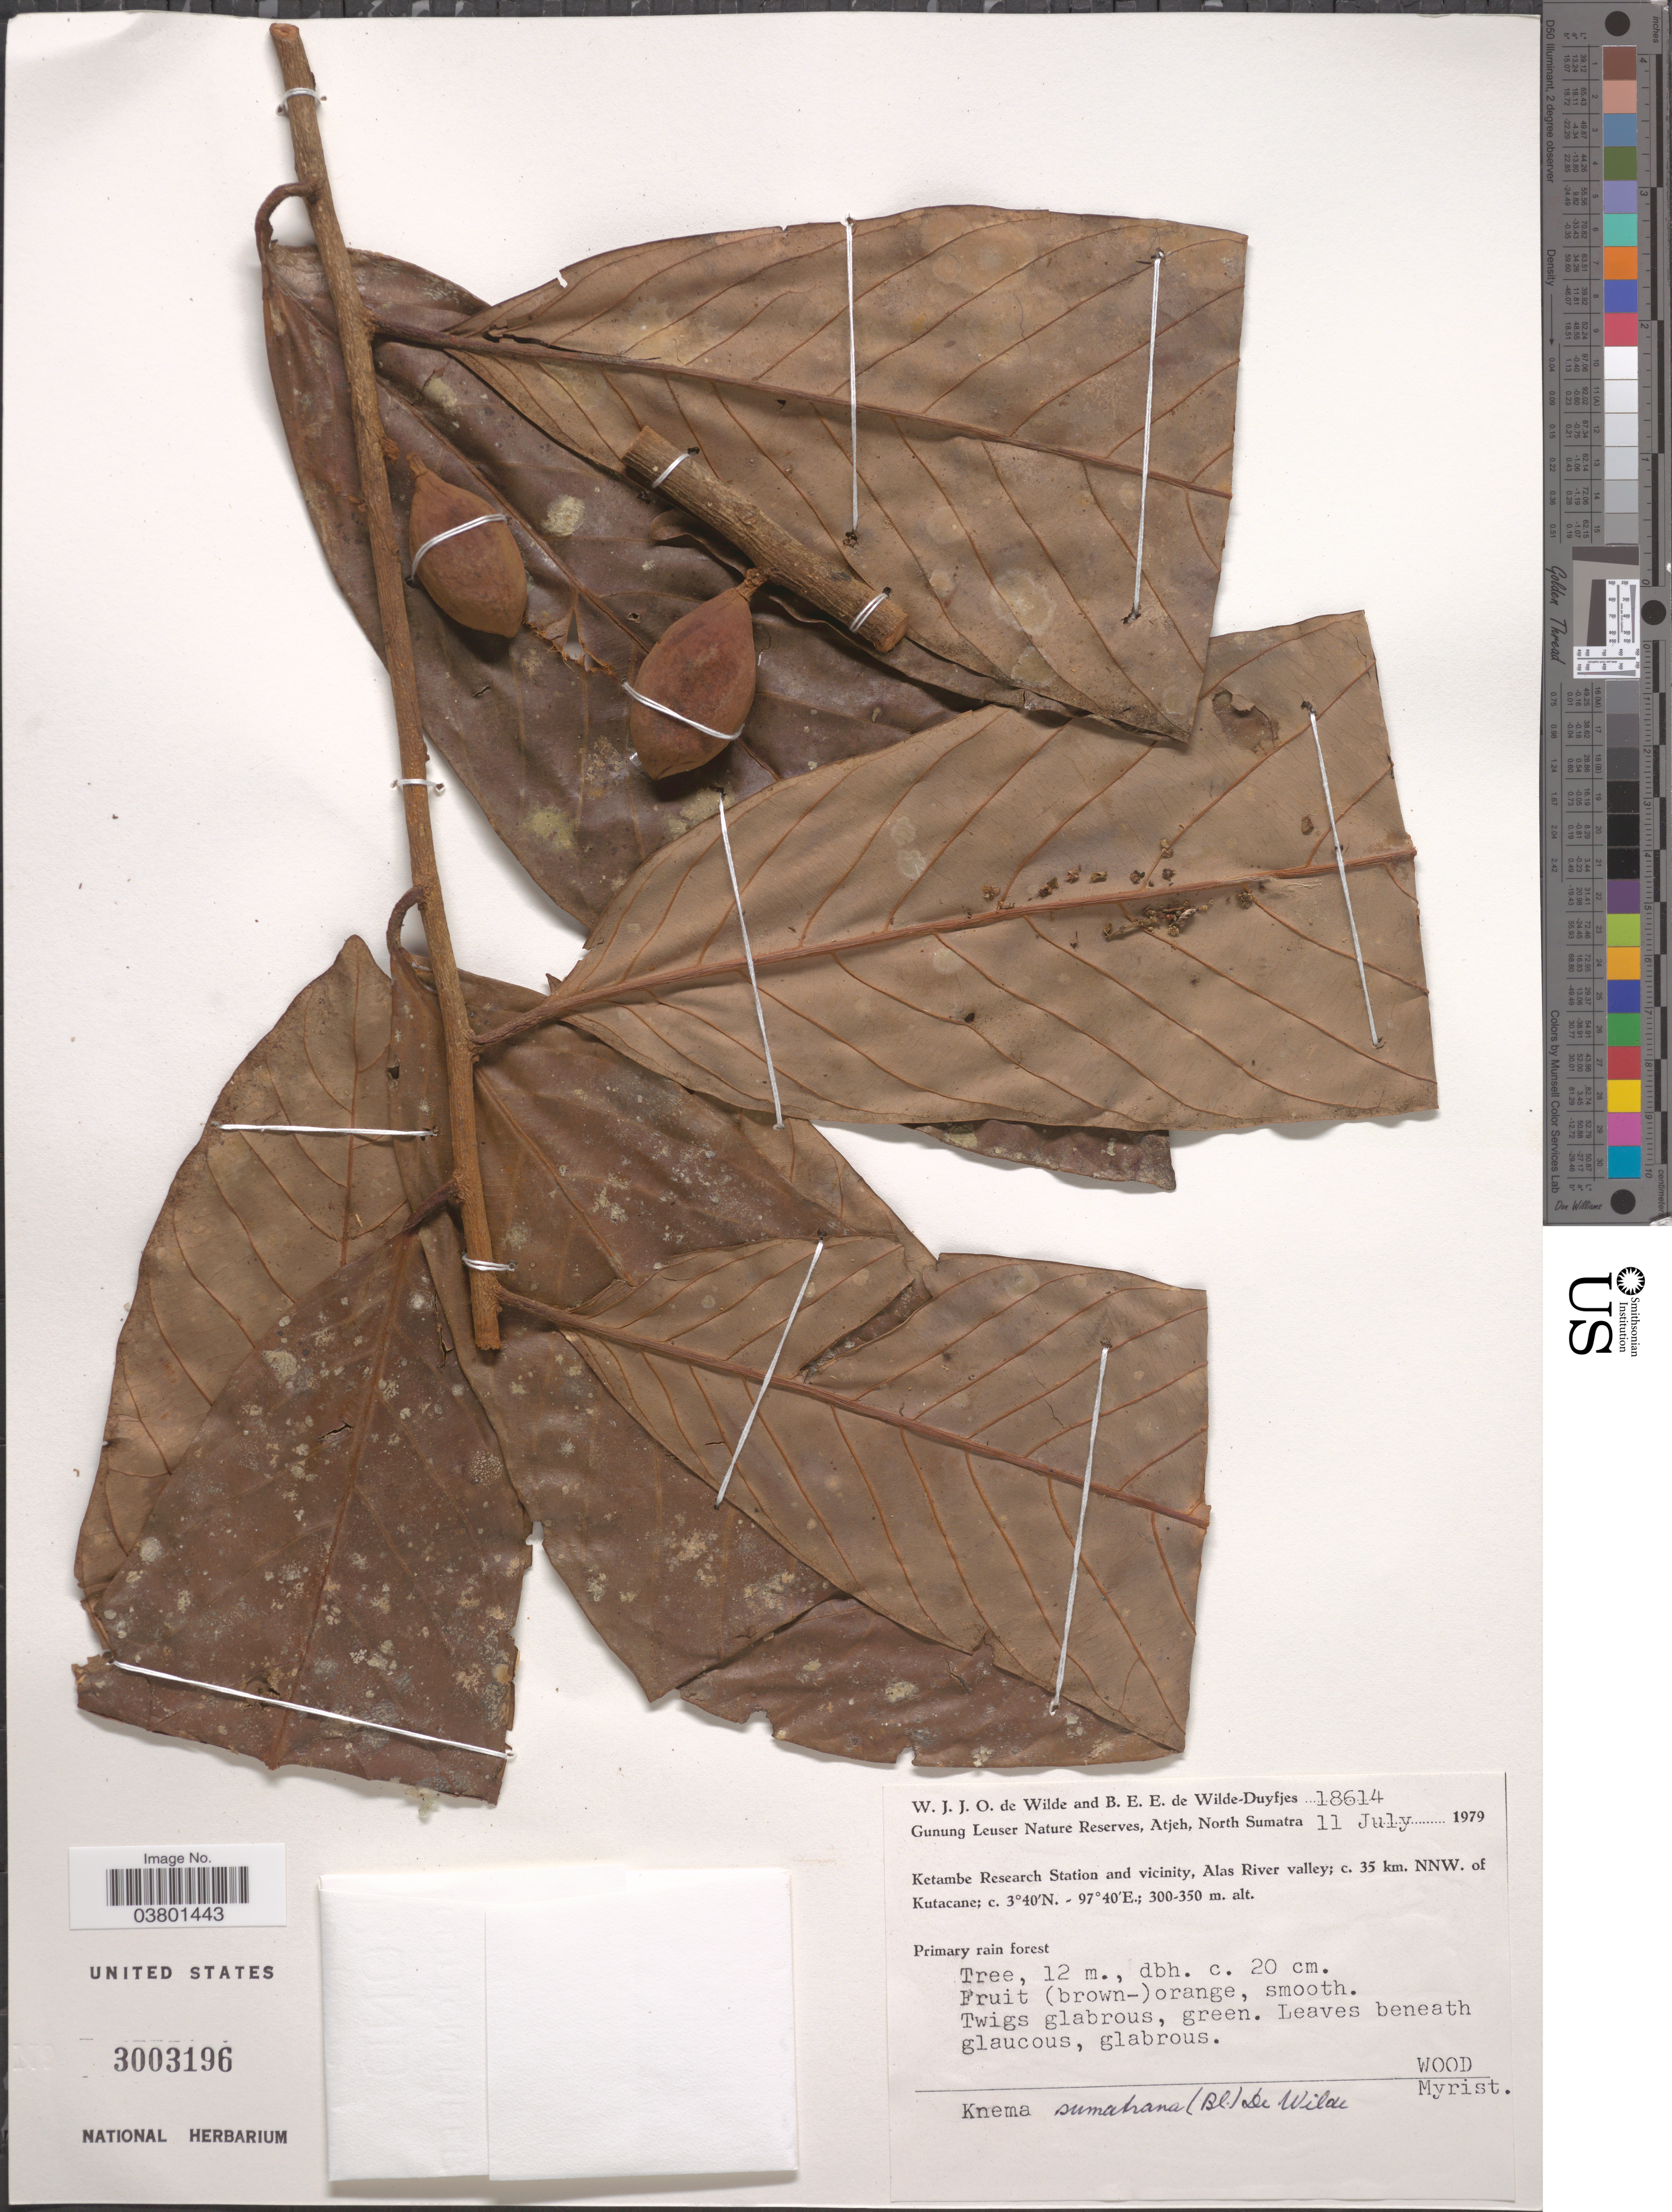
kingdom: Plantae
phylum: Tracheophyta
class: Magnoliopsida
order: Magnoliales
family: Myristicaceae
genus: Knema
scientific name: Knema sumatrana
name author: (Blume) W.J. de Wilde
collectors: W. J. de Wilde & B. E. de Wilde-Duyfjes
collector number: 18614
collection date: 1979-07-11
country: Indonesia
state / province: Sumatra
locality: Gunung Leuser Nature Reserve, Atjeh, North Sumatra. Ketambe Research Station and vicinity, Alas River valley; c. 35 km. NNW. of Kutacane.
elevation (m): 300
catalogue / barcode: US 3003196